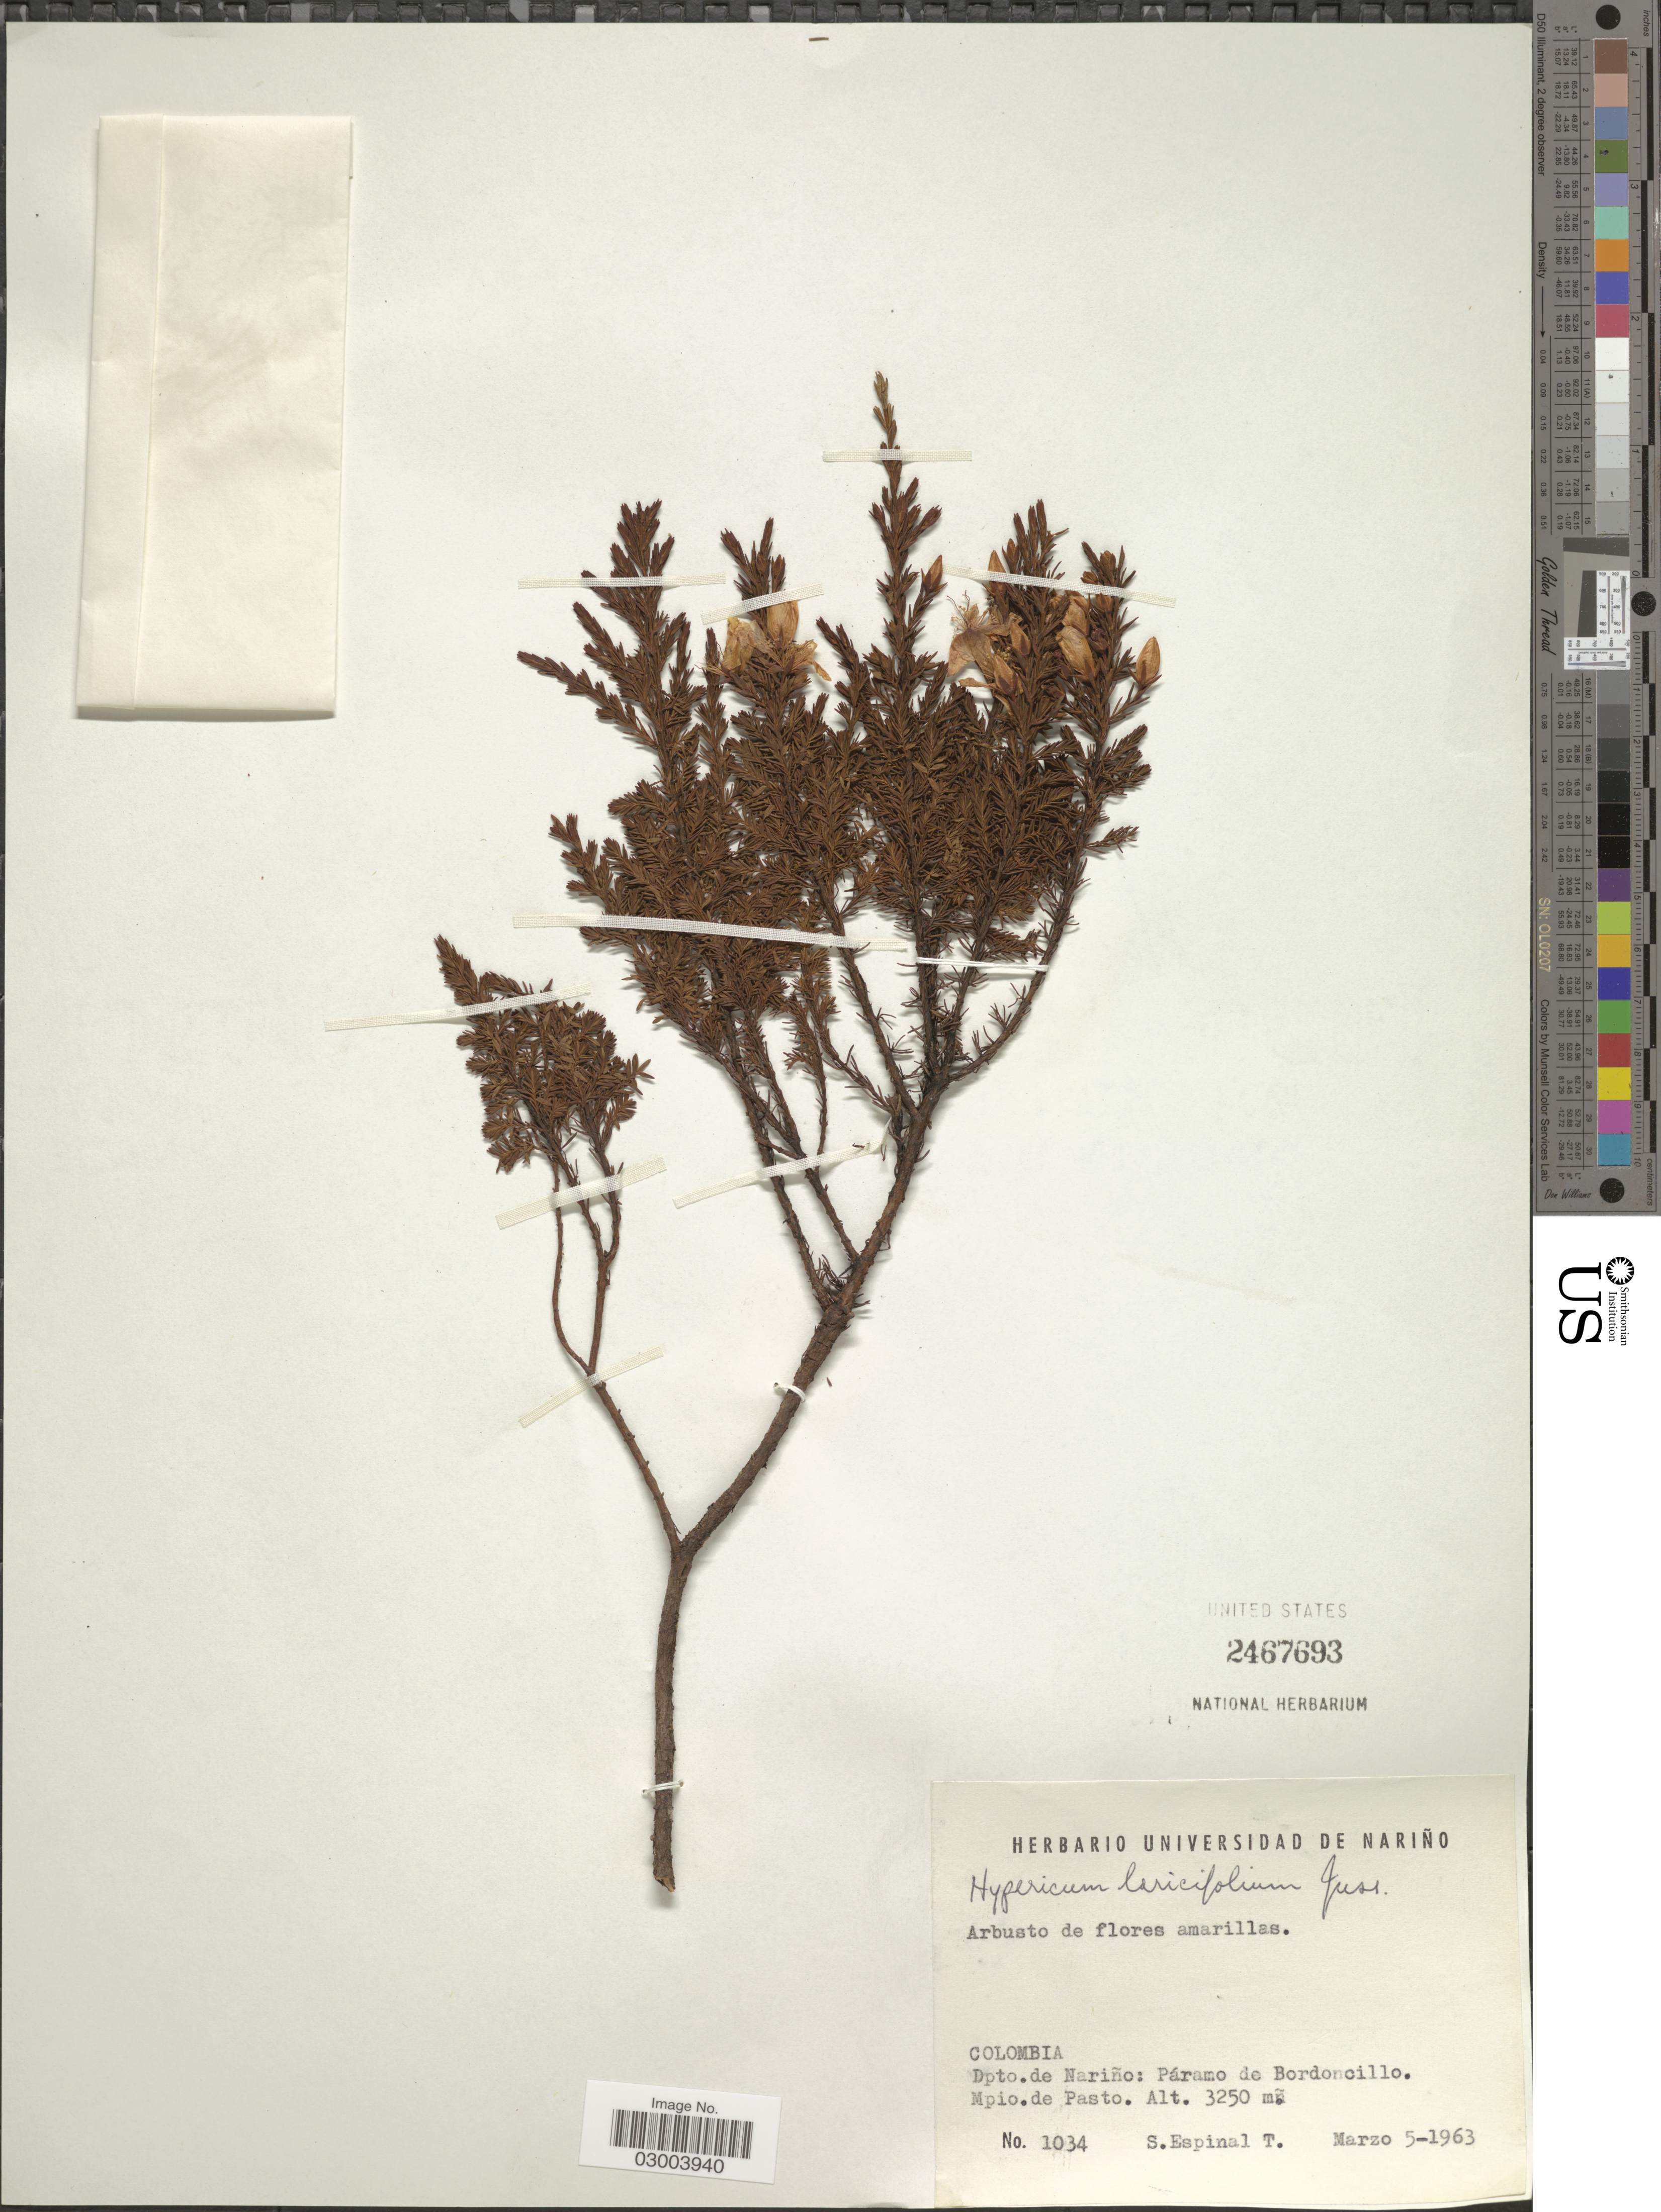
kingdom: Plantae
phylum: Tracheophyta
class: Magnoliopsida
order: Malpighiales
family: Hypericaceae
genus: Hypericum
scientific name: Hypericum laricifolium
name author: Juss.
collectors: S. Espinal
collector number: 1034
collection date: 1963-03-05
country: Colombia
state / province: Nariño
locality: Dpto. de Nariño, Páramo de Bordoncillo, Mpio. de Pasto.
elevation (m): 3250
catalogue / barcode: US 2467693